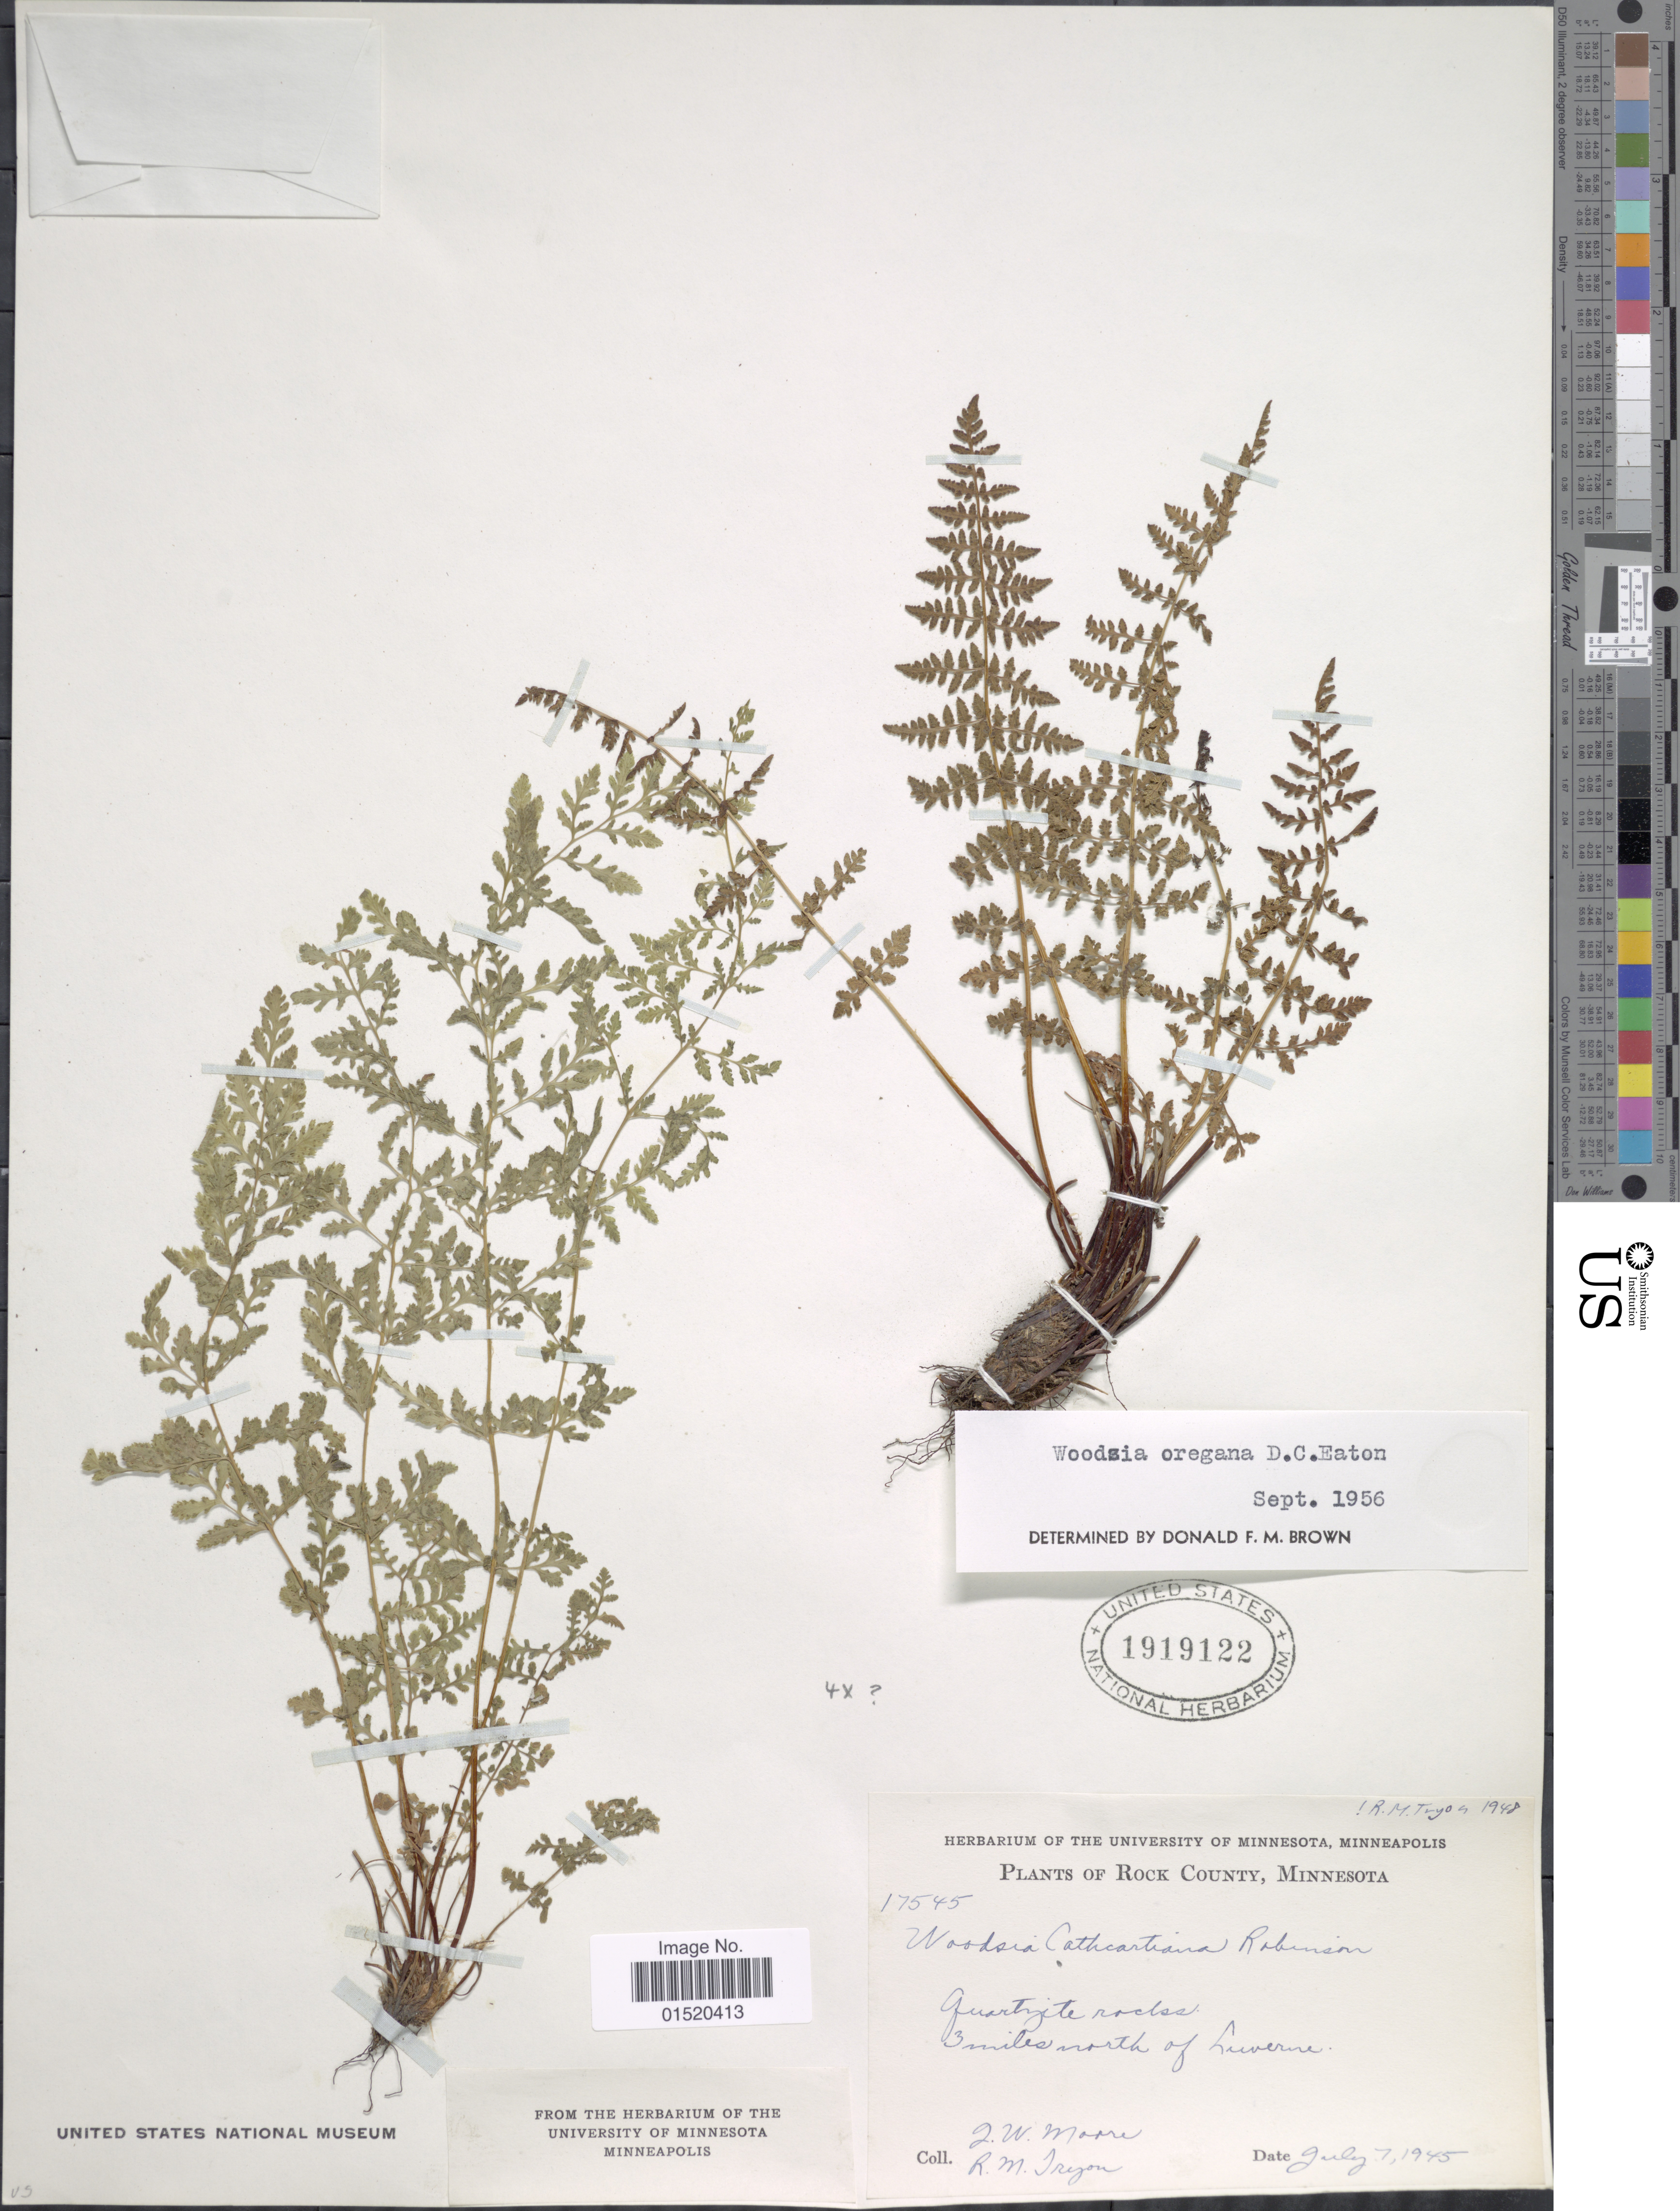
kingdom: Plantae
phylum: Tracheophyta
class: Polypodiopsida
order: Polypodiales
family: Woodsiaceae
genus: Woodsia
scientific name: Woodsia oregana var. cathcartiana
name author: (B.L. Rob.) C.V. Morton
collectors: J. Moore & R. M. Tryon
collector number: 17545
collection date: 1945-07-07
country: United States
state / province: Minnesota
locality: Rock County, 3 miles north of Luverne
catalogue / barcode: US 1919122